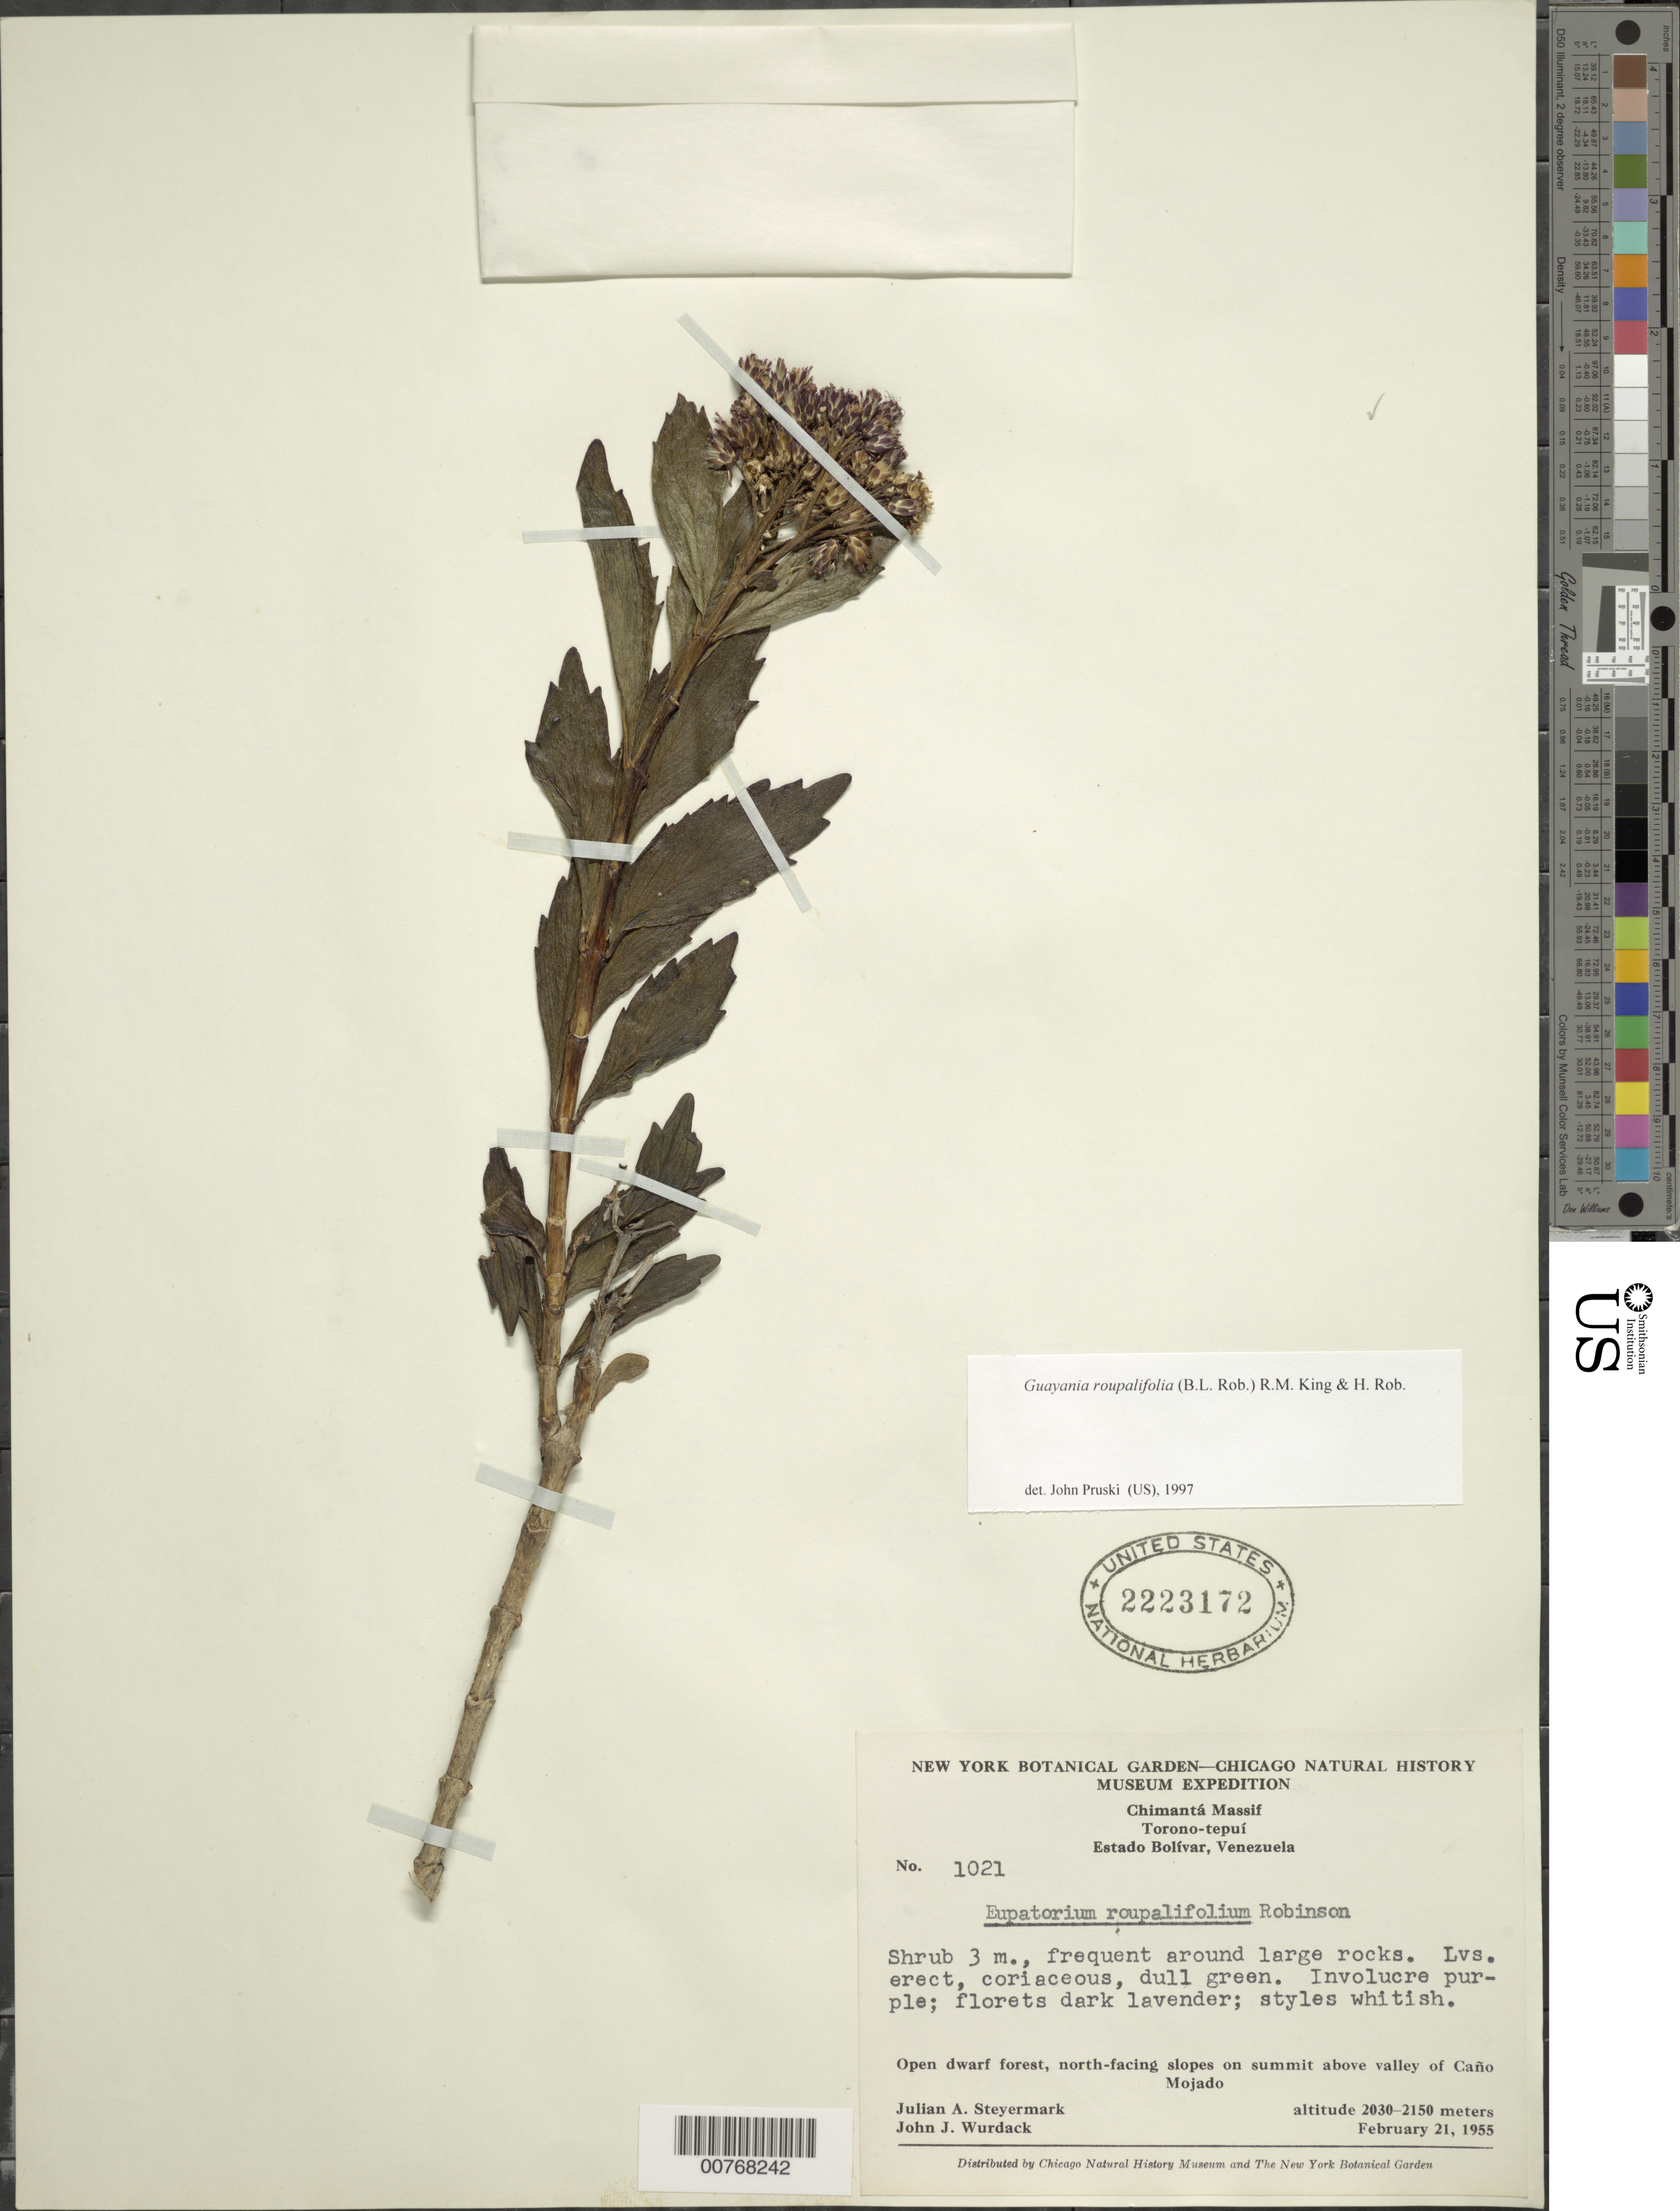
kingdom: Plantae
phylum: Tracheophyta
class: Magnoliopsida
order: Asterales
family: Asteraceae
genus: Guayania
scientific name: Guayania roupalifolia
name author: (B.L. Rob.) R.M. King & H. Rob.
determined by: Pruski, J. F.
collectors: J. Steyermark & J. J. Wurdack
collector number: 55 1021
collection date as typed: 21-Feb-55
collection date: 1955-02-21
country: Venezuela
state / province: Bolívar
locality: Chimantá Massif, Torono-tepuí, above valley of Caño Mojado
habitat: Open dwarf forest, north-facing slopes on summit; around large rocks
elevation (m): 2030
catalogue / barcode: US 2223172